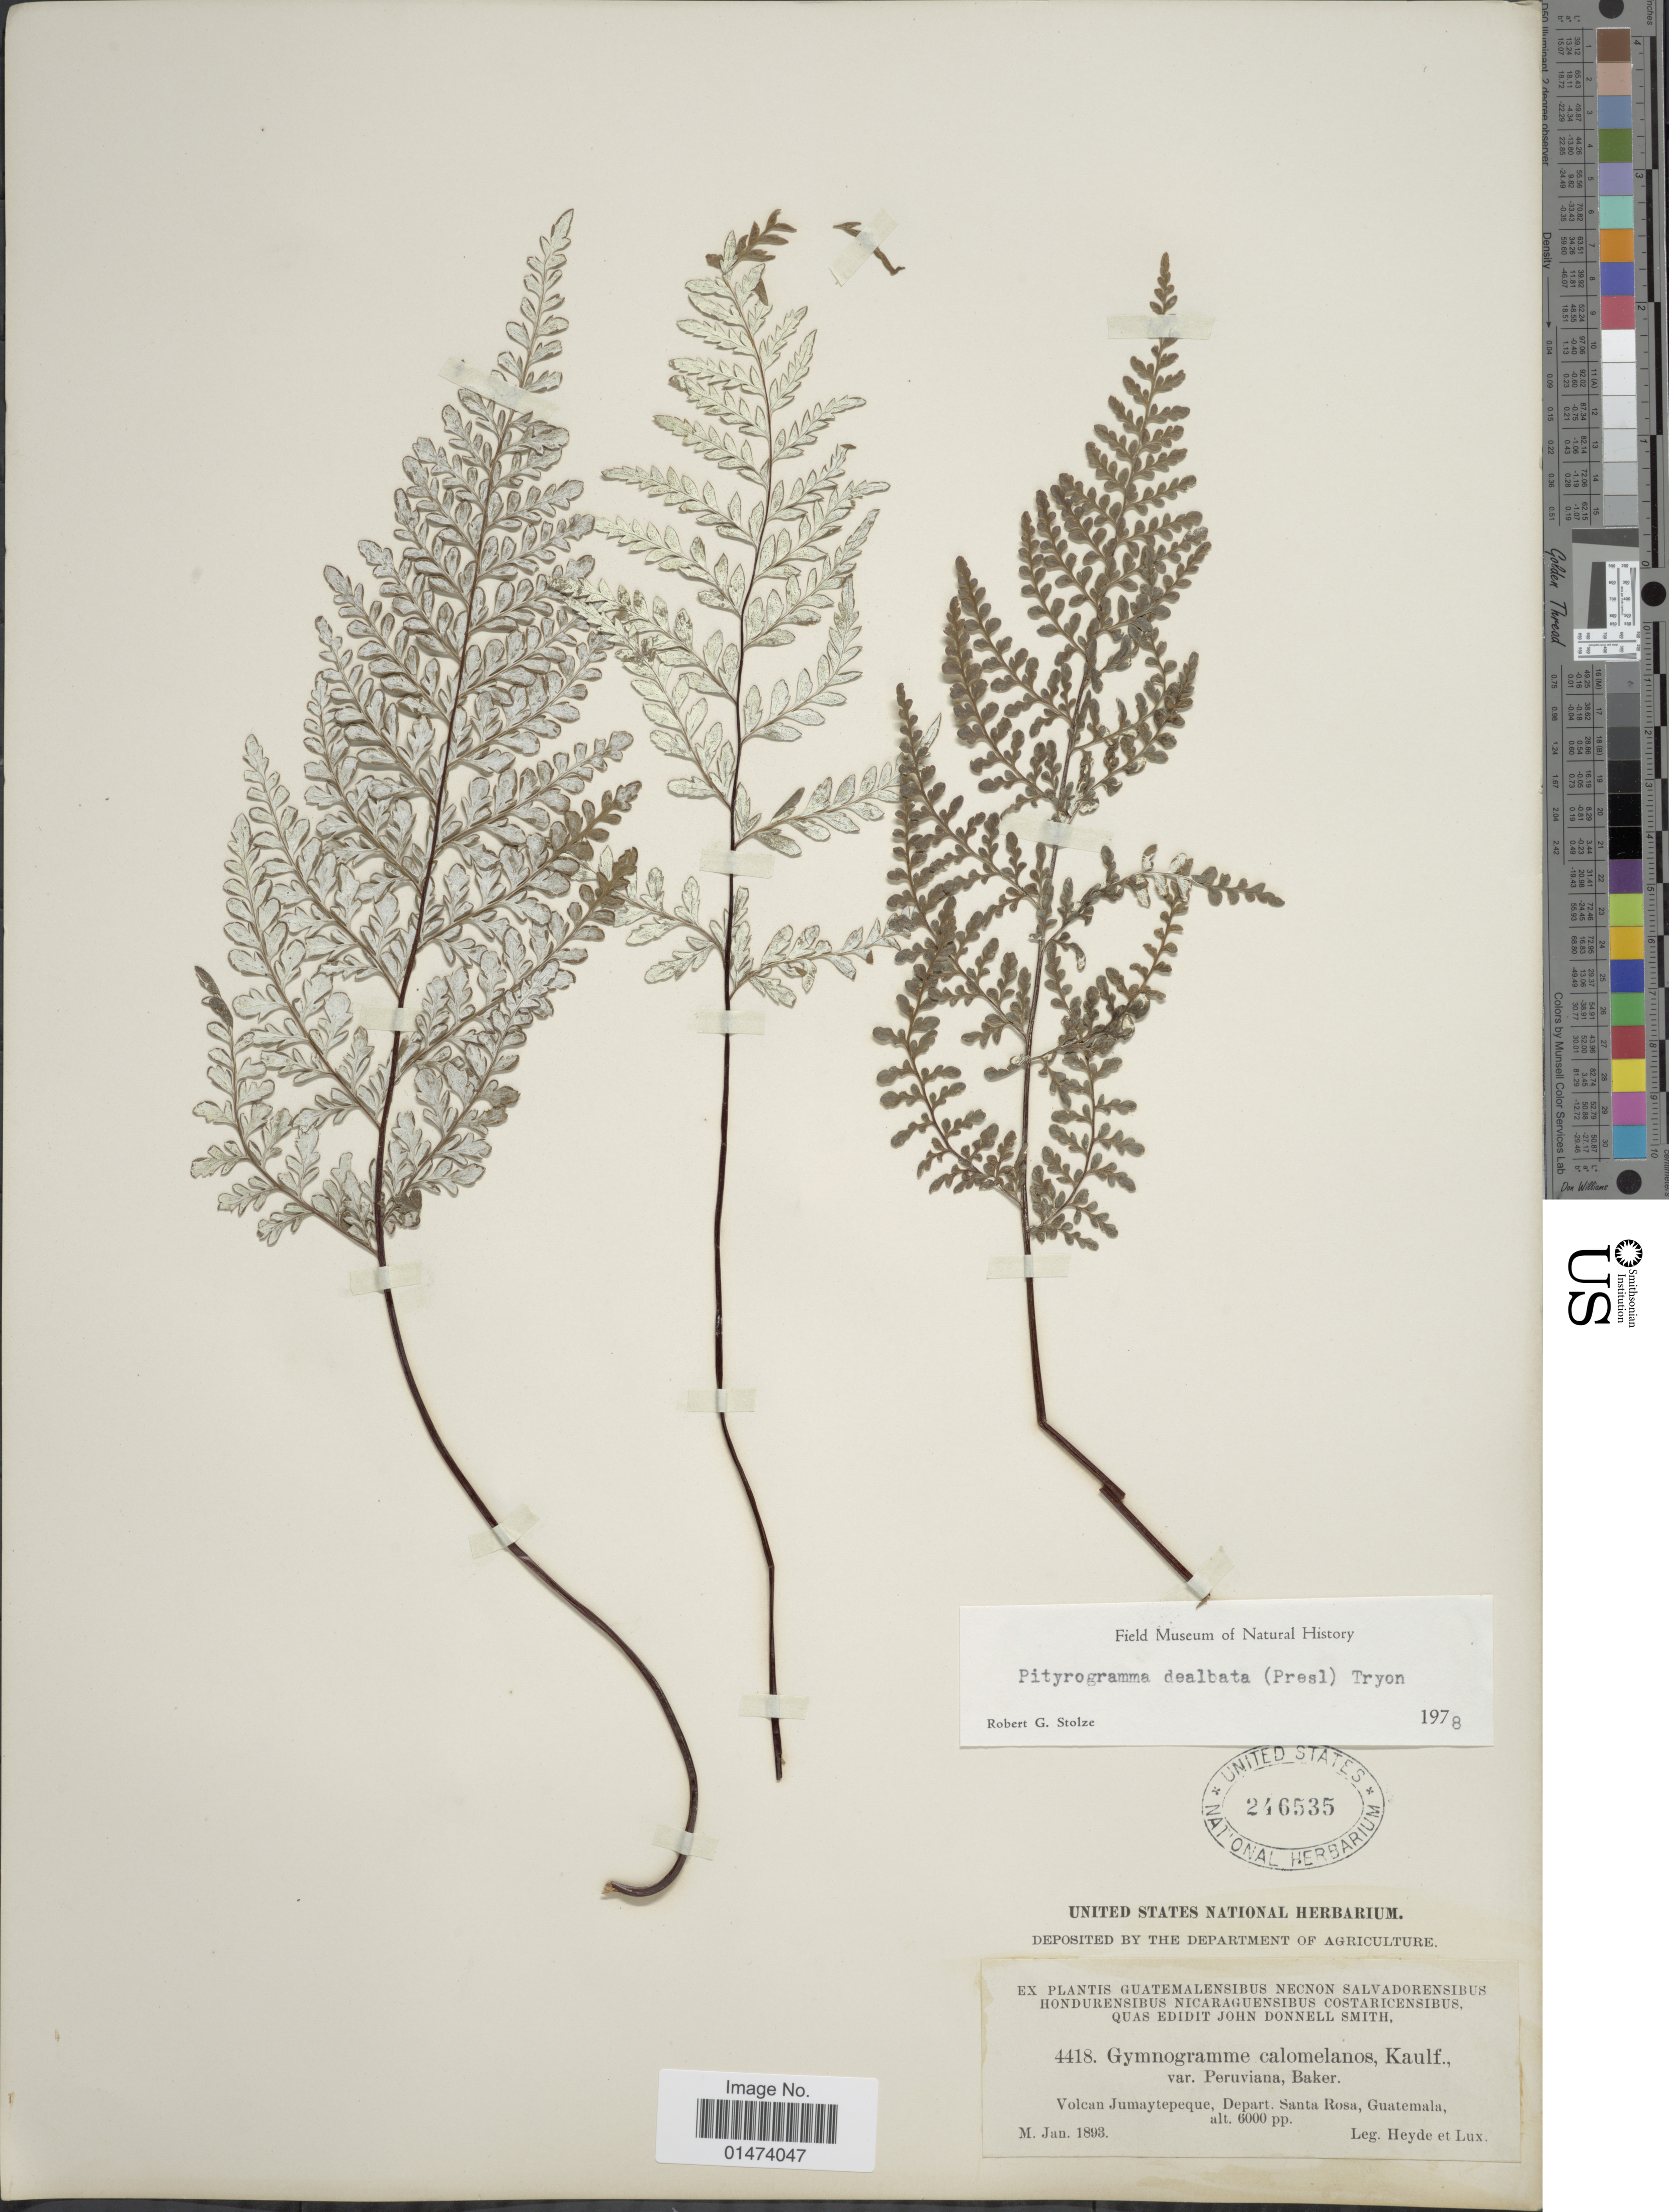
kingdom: Plantae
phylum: Tracheophyta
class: Polypodiopsida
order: Polypodiales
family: Pteridaceae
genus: Pityrogramma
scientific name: Pityrogramma dealbata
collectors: Heyde & Lux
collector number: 4418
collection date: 1893-01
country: Guatemala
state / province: Santa Rosa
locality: Volcan Jumaytepeque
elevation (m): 1829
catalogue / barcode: US 246535